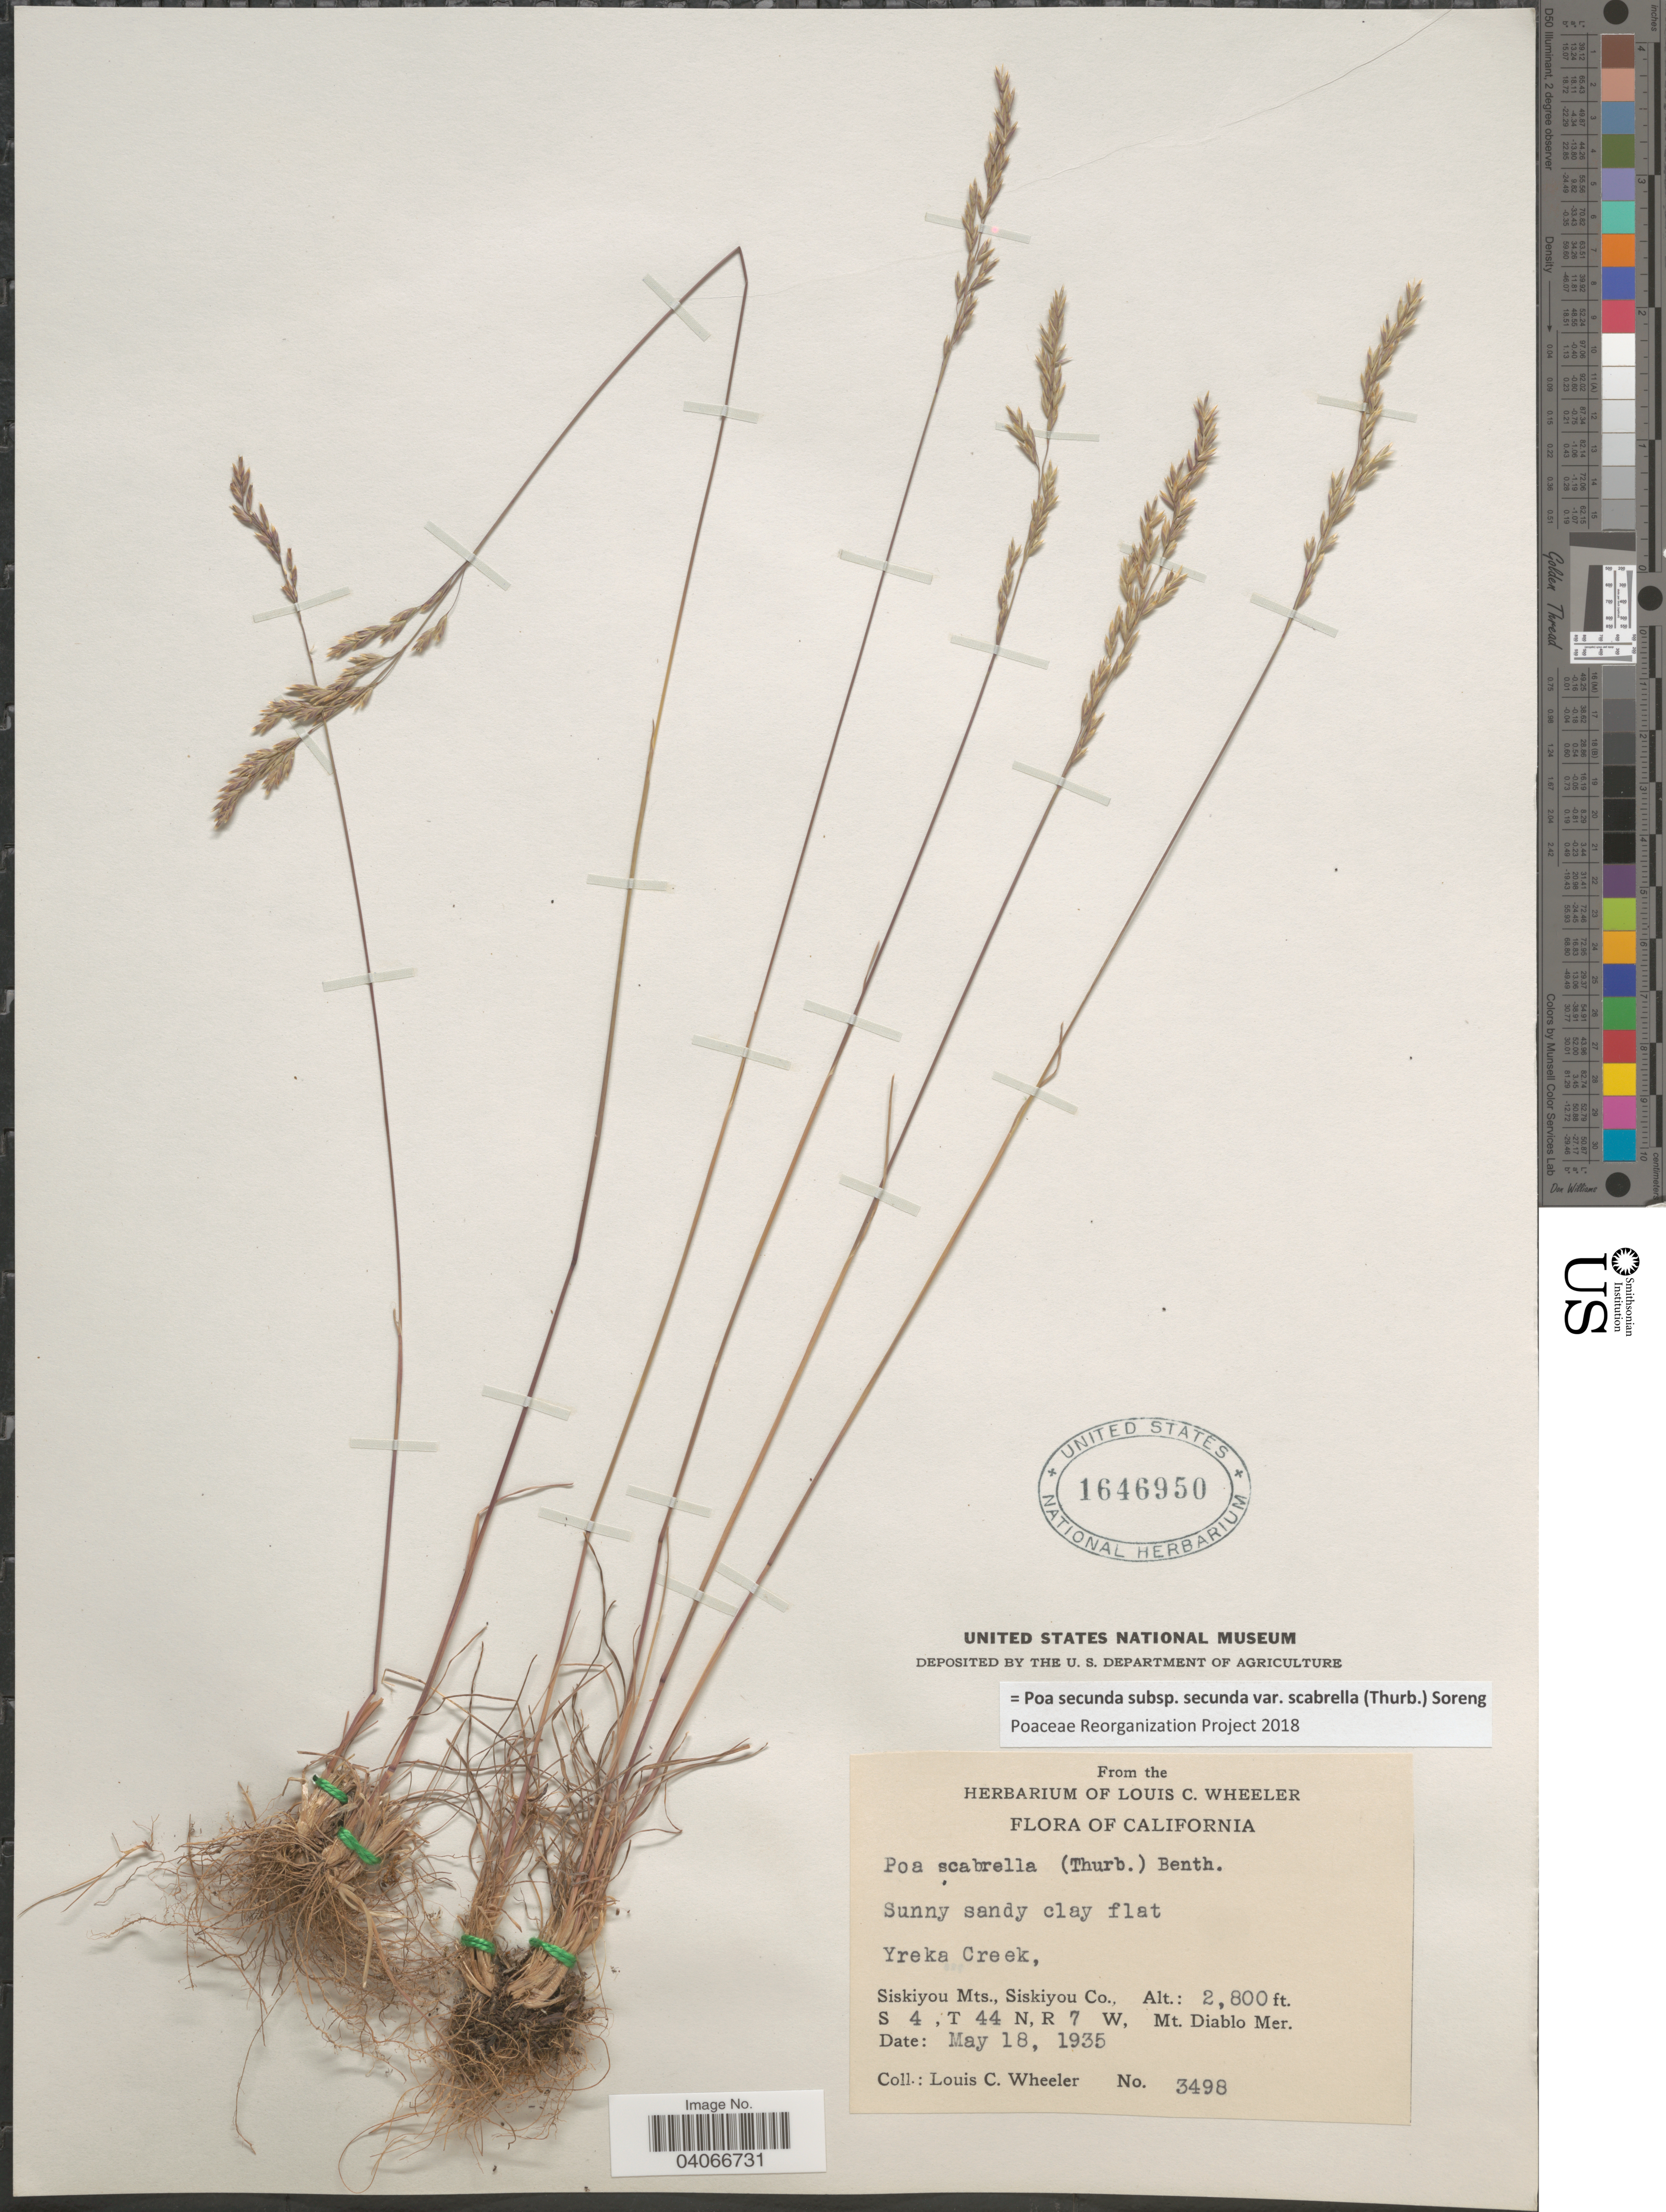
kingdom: Plantae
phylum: Tracheophyta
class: Liliopsida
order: Poales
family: Poaceae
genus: Poa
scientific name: Poa secunda subsp. secunda var. scabrella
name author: (Thurb.) Soreng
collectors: L. C. Wheeler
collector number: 3498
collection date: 1935-05-18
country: United States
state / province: California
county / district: Siskiyou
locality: Yreka Creek, Siskiyou Mts., Siskiyou Co., S 4, T 44 N, R 7 W, Mt. Diablo Mer.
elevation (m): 853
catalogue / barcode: US 1646950